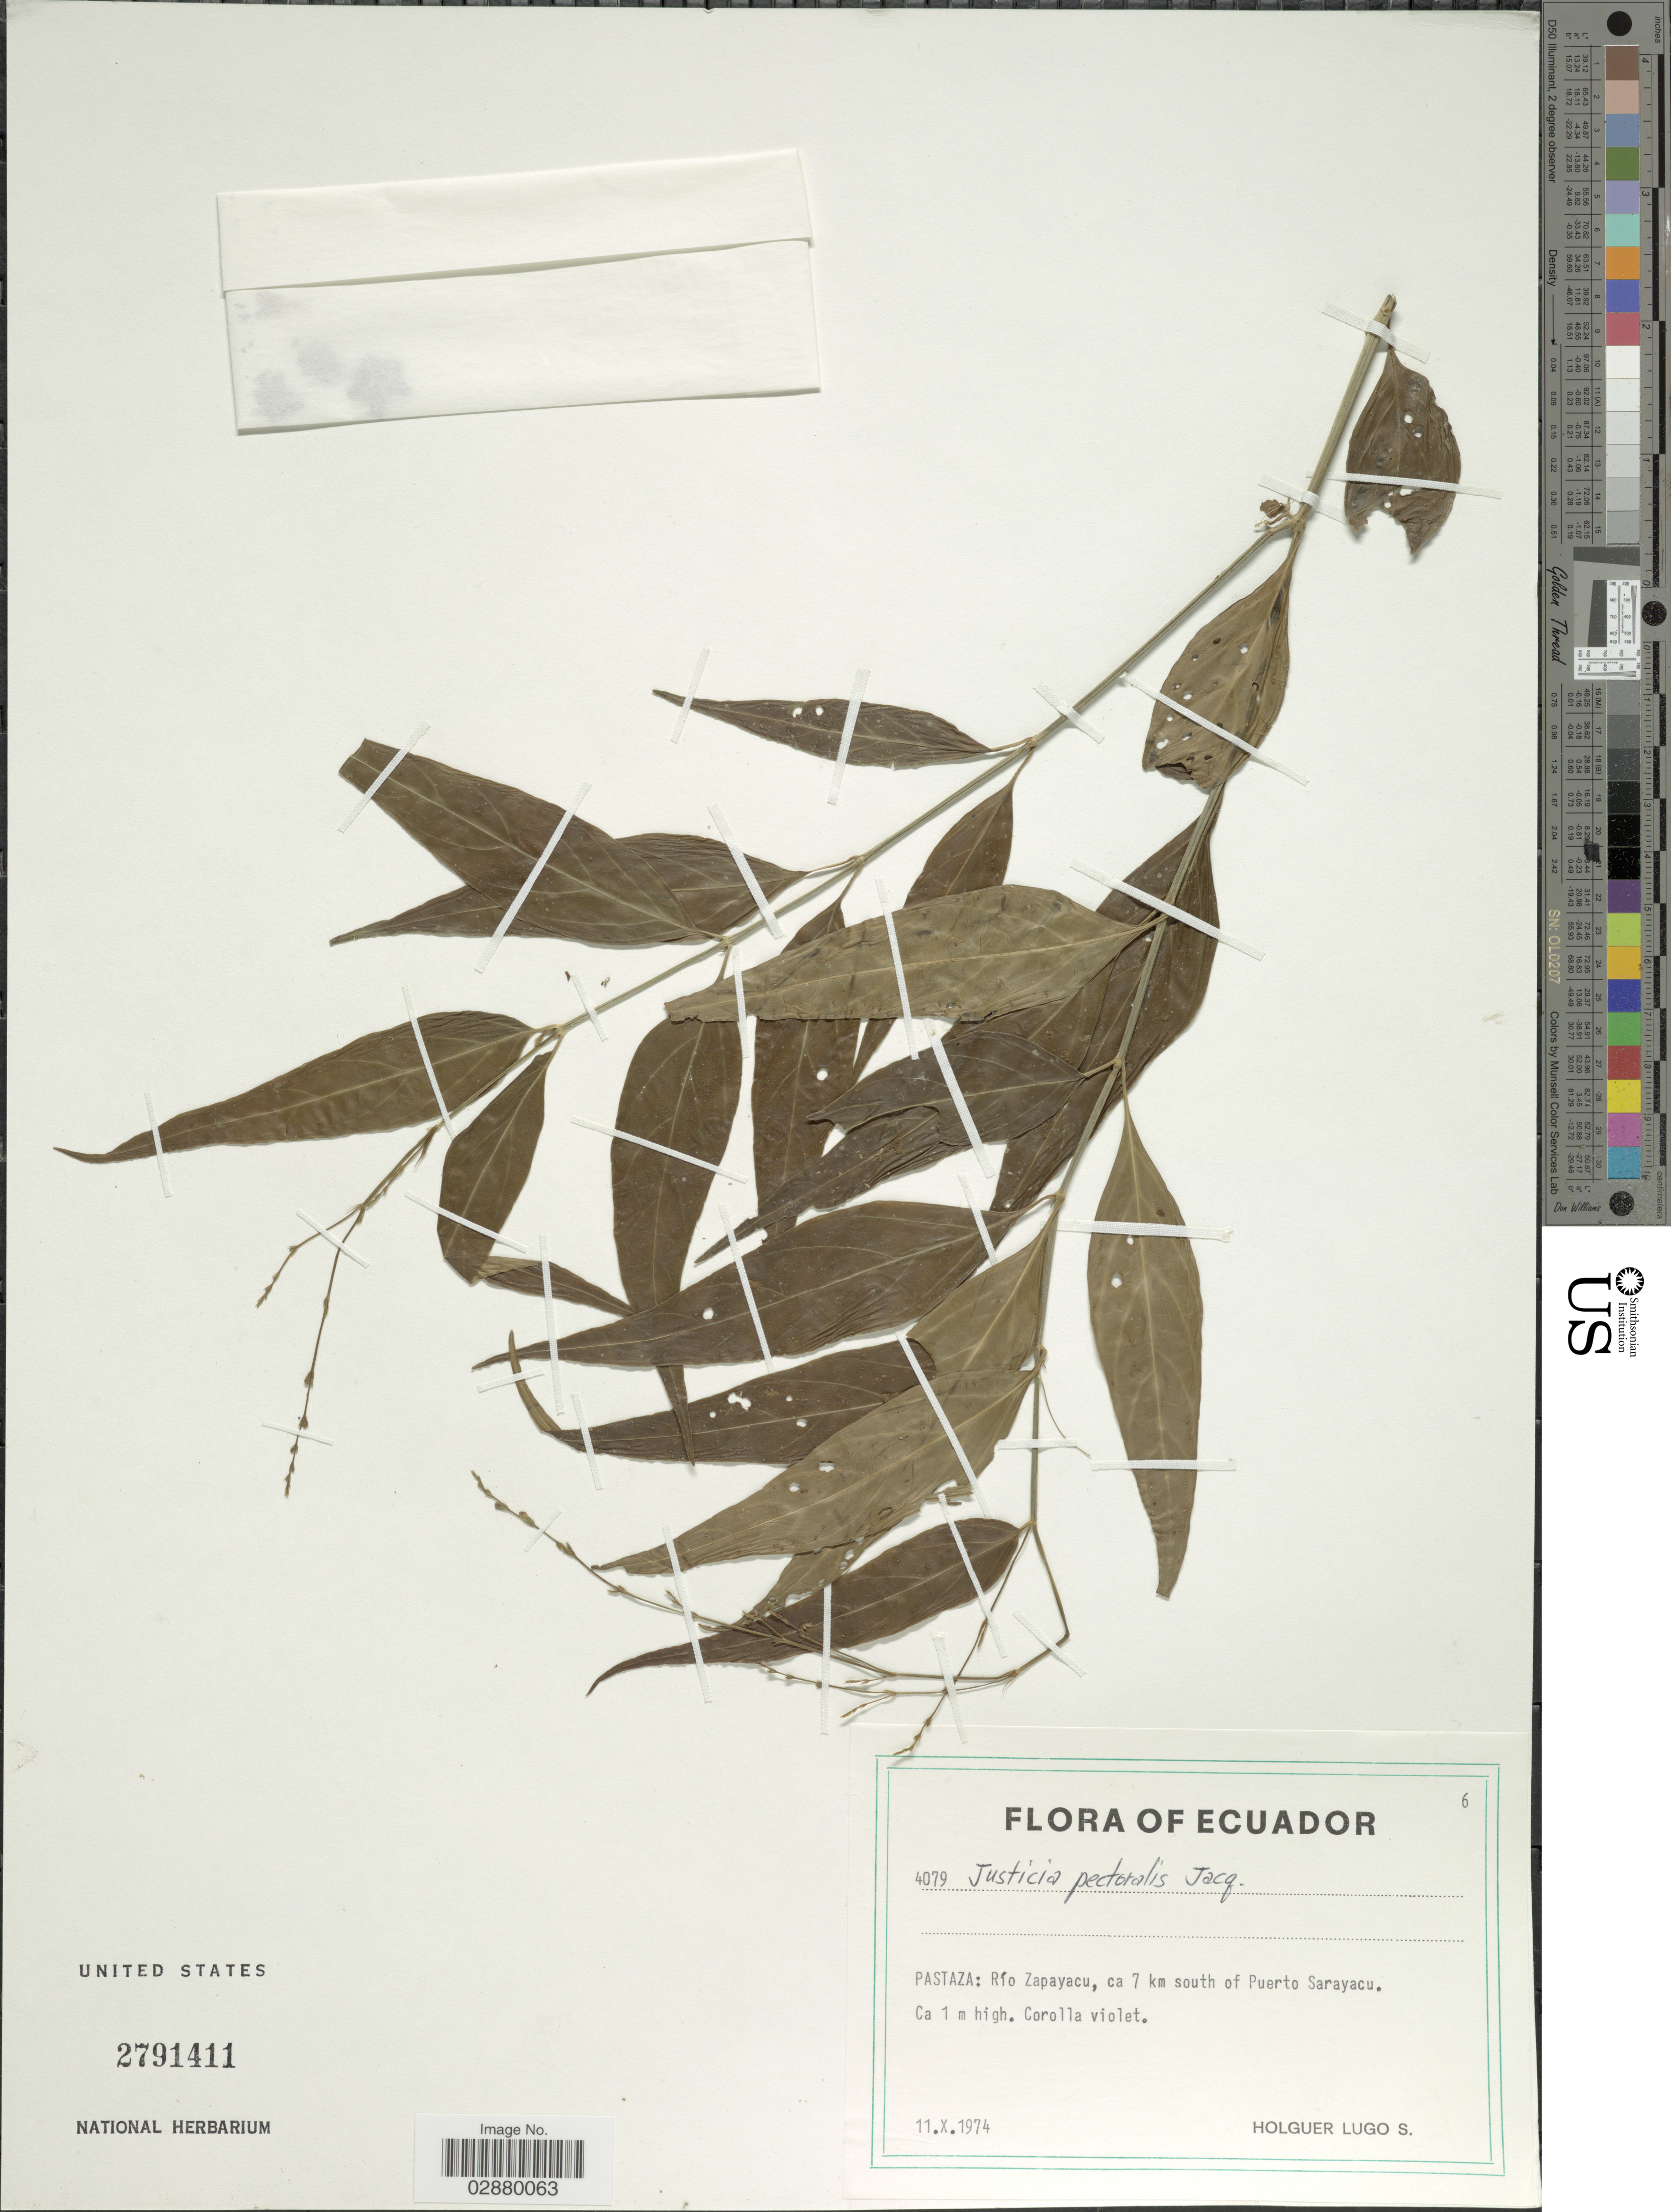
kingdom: Plantae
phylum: Tracheophyta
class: Magnoliopsida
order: Lamiales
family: Acanthaceae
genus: Justicia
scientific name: Justicia pectoralis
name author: Jacq.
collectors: H. Lugo S.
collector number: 4079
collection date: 1974-10-11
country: Ecuador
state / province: Pastaza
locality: Río Zapayacu, ca 7 km south of Puerto Sarayacu.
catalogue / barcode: US 2791411